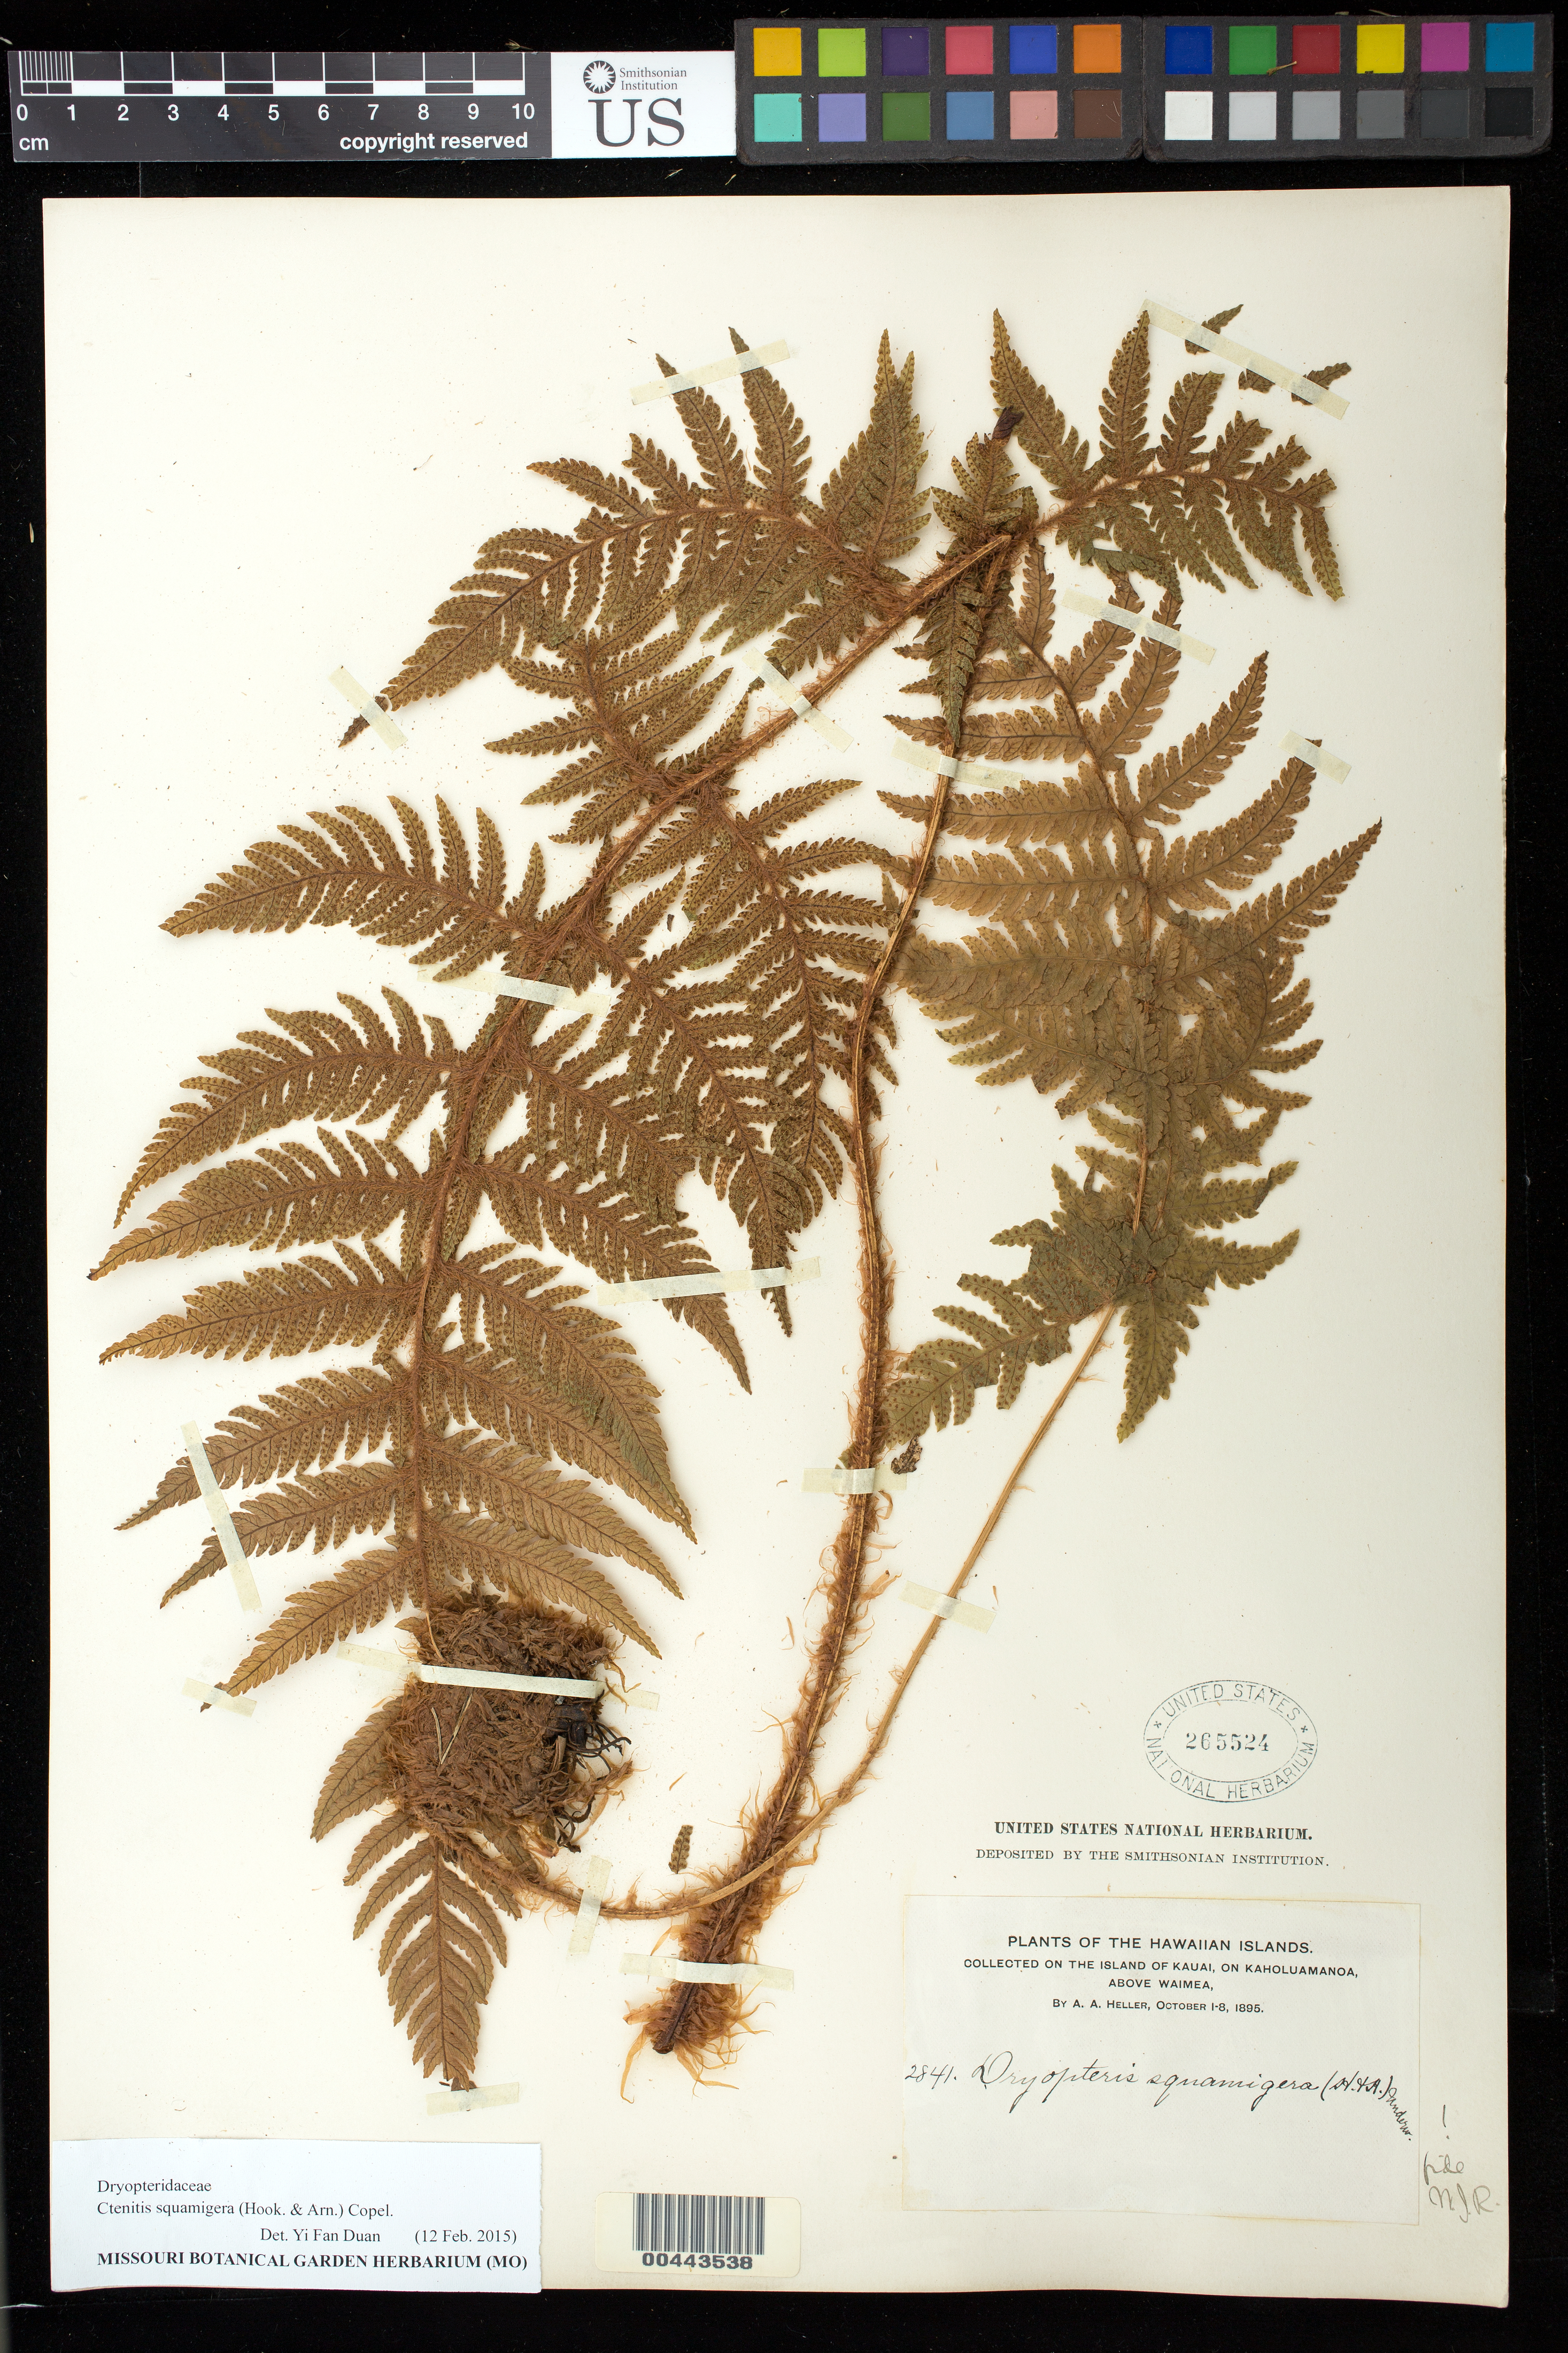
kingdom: Plantae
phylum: Tracheophyta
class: Polypodiopsida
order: Polypodiales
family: Dryopteridaceae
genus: Ctenitis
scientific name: Ctenitis squamigera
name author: (Hook. & Arn.) Copel.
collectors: A. A. Heller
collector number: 2841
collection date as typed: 1 Oct 1895 to 8 Oct 1895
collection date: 1895-10-01/1895-10-08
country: United States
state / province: Hawaii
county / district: Kauai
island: Kaua'i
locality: On Kaholuamanoa, above Waimea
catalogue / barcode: US 265524